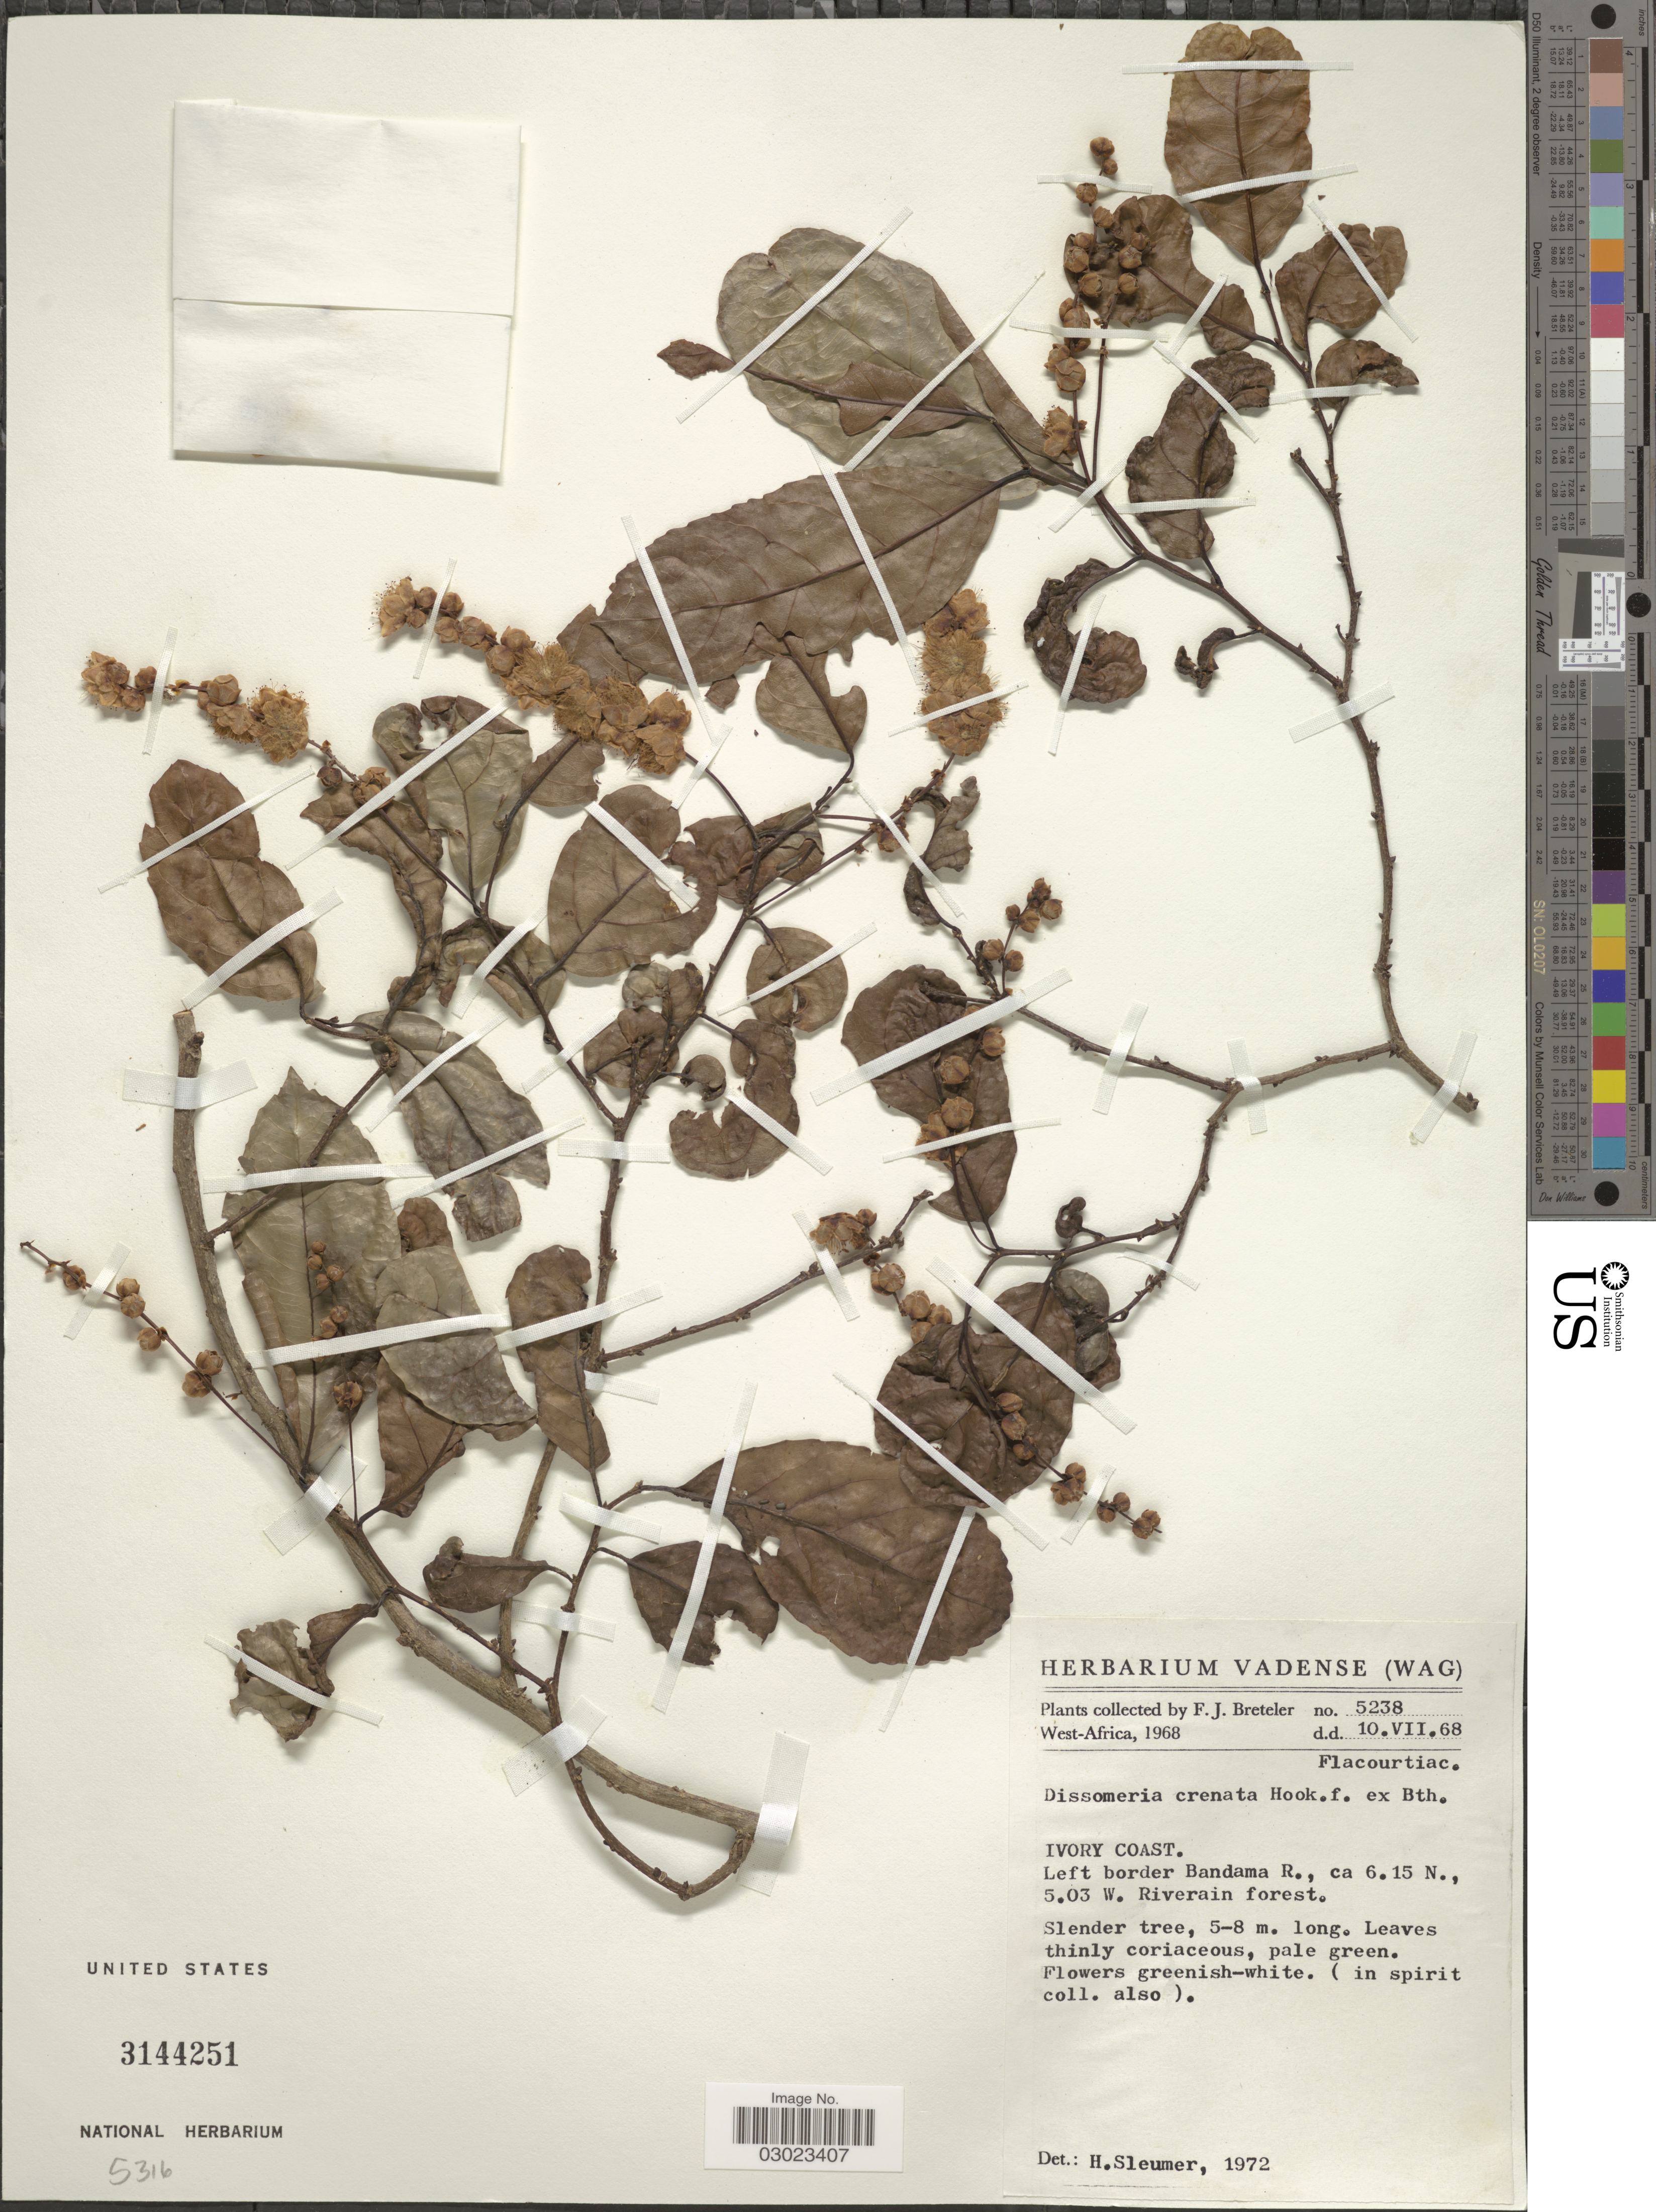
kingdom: Plantae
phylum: Tracheophyta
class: Magnoliopsida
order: Malpighiales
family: Salicaceae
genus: Dissomeria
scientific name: Dissomeria crenata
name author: Hook. f. ex Benth.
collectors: F. J. Breteler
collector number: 5238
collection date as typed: Transcribed d/m/y: 10/7/68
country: Ivory Coast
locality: Left border Bandama R.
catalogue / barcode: US 3144251